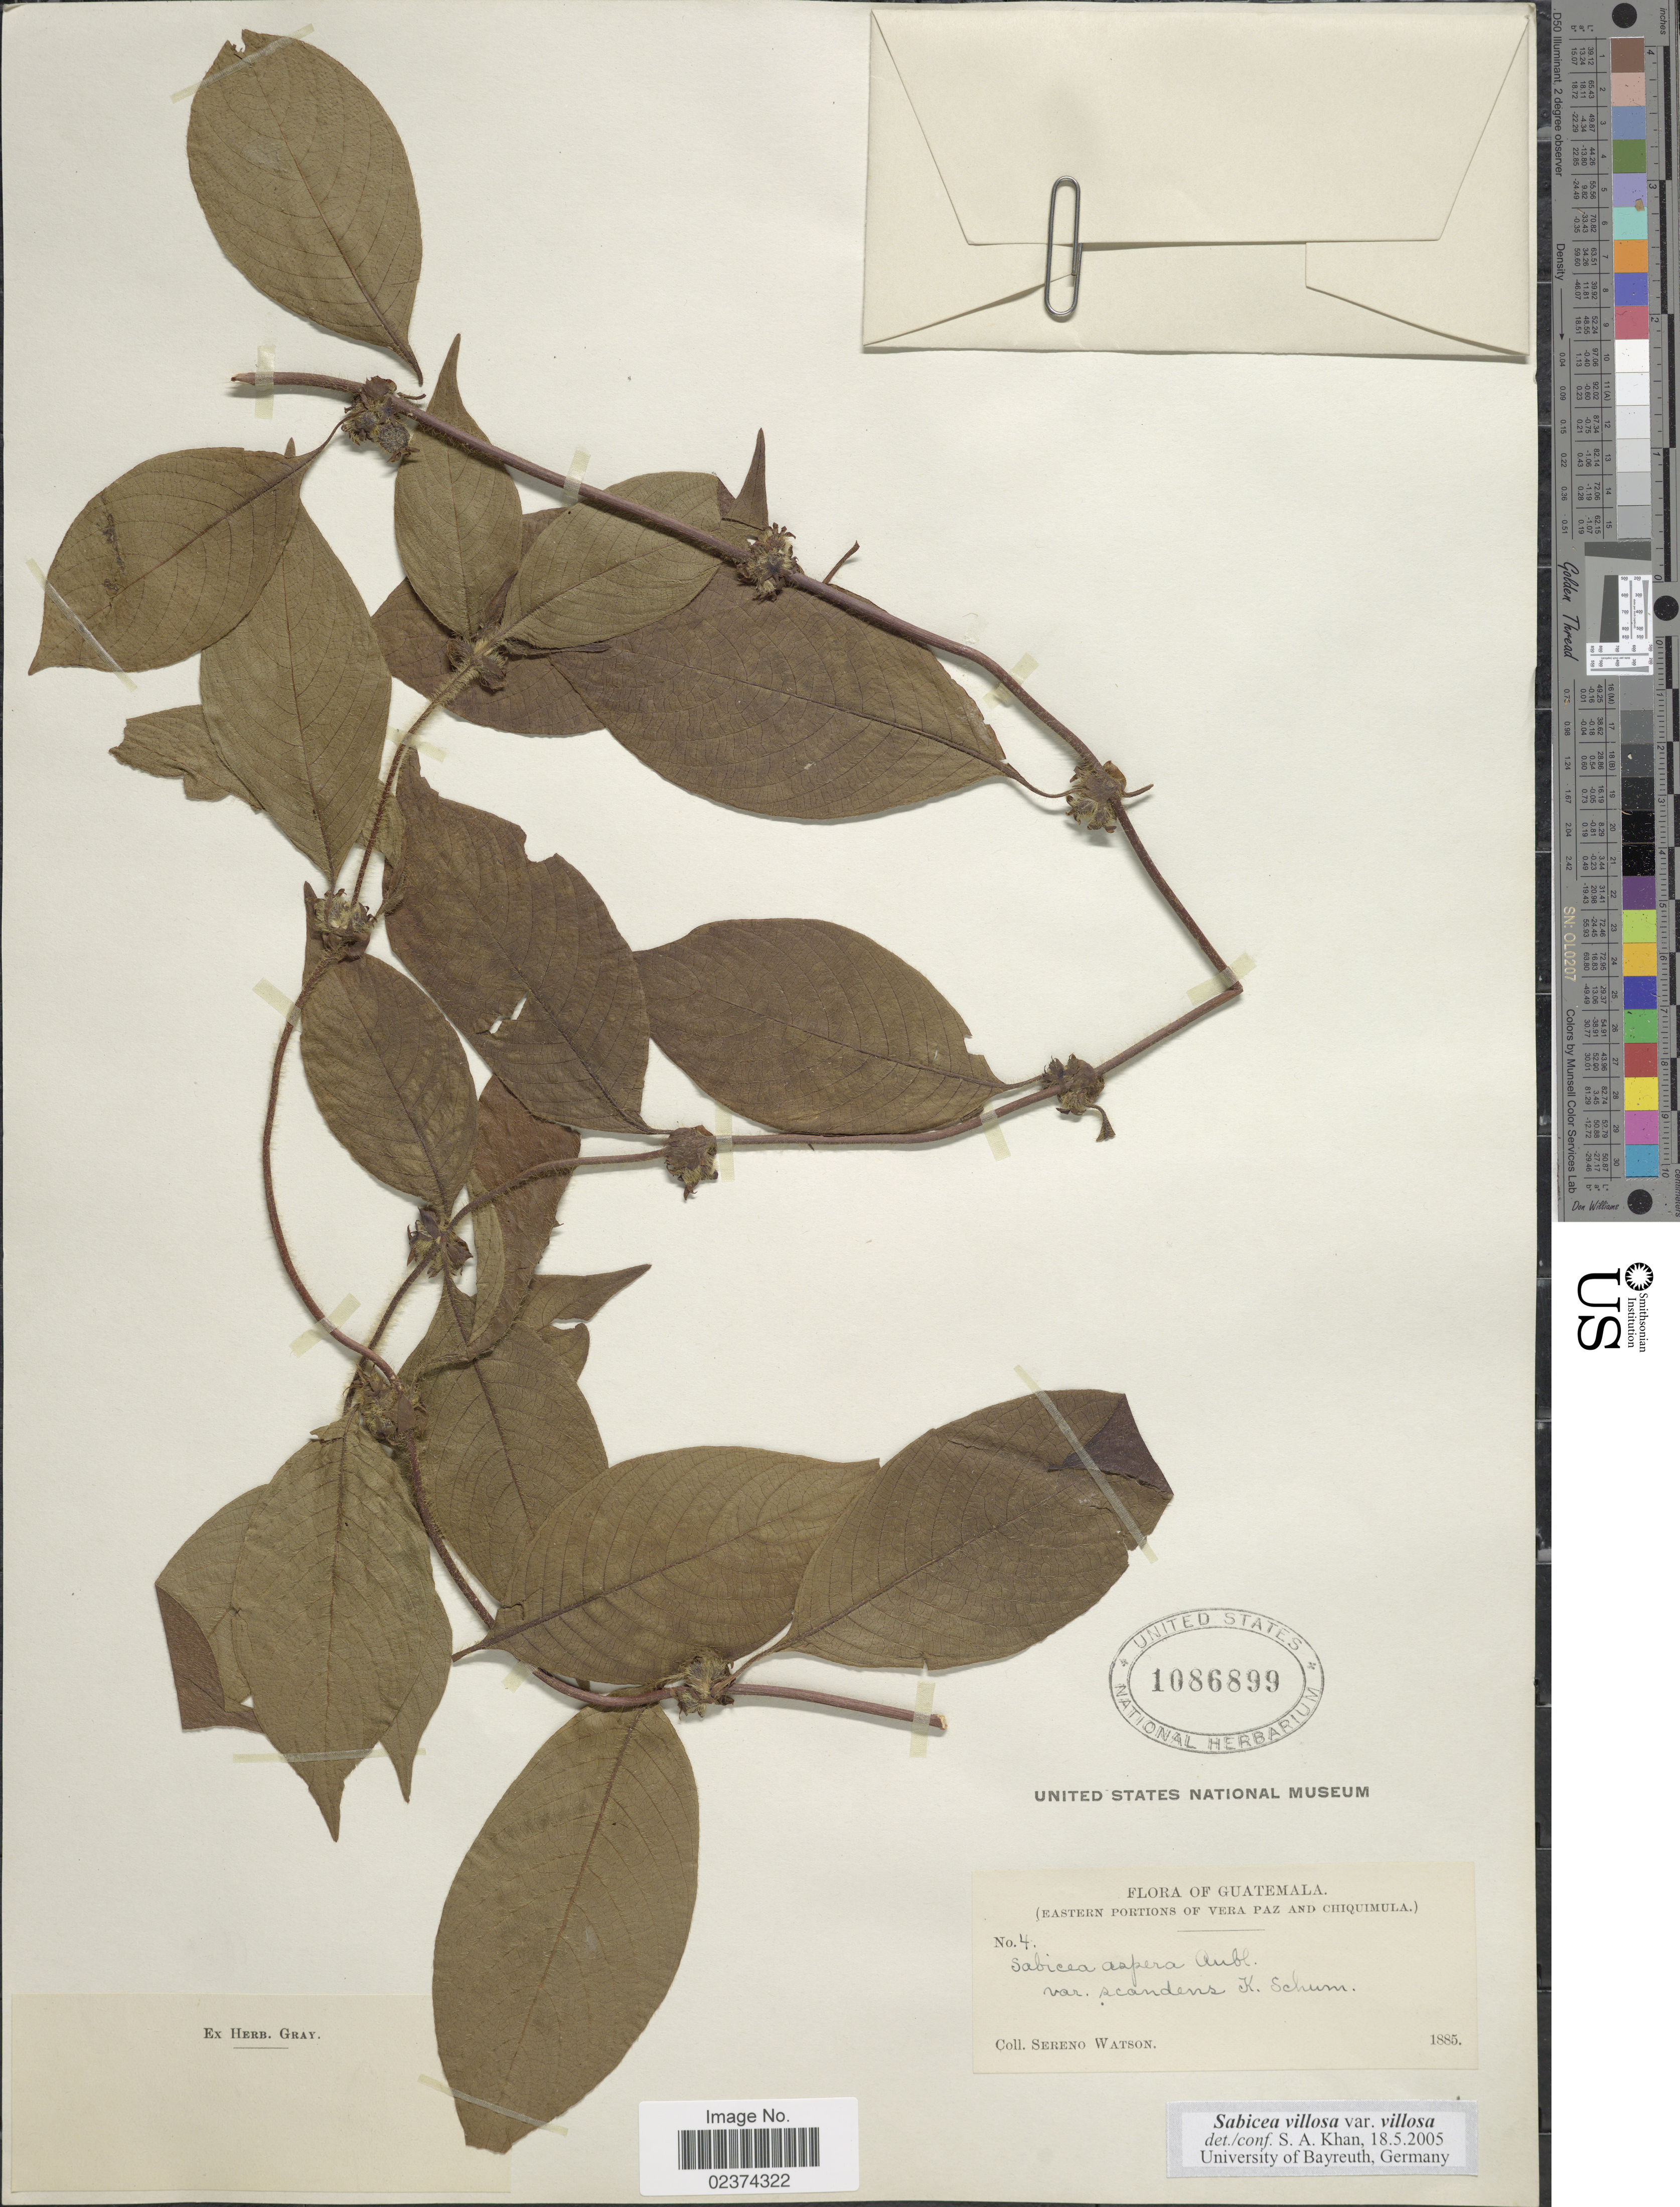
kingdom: Plantae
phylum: Tracheophyta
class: Magnoliopsida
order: Gentianales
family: Rubiaceae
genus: Sabicea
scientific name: Sabicea hirsuta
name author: Kunth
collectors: S. Watson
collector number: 4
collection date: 1895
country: Guatemala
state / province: Chiquimula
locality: Eastern Portions of Vera Paz and Chiquimula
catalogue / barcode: US 1086899